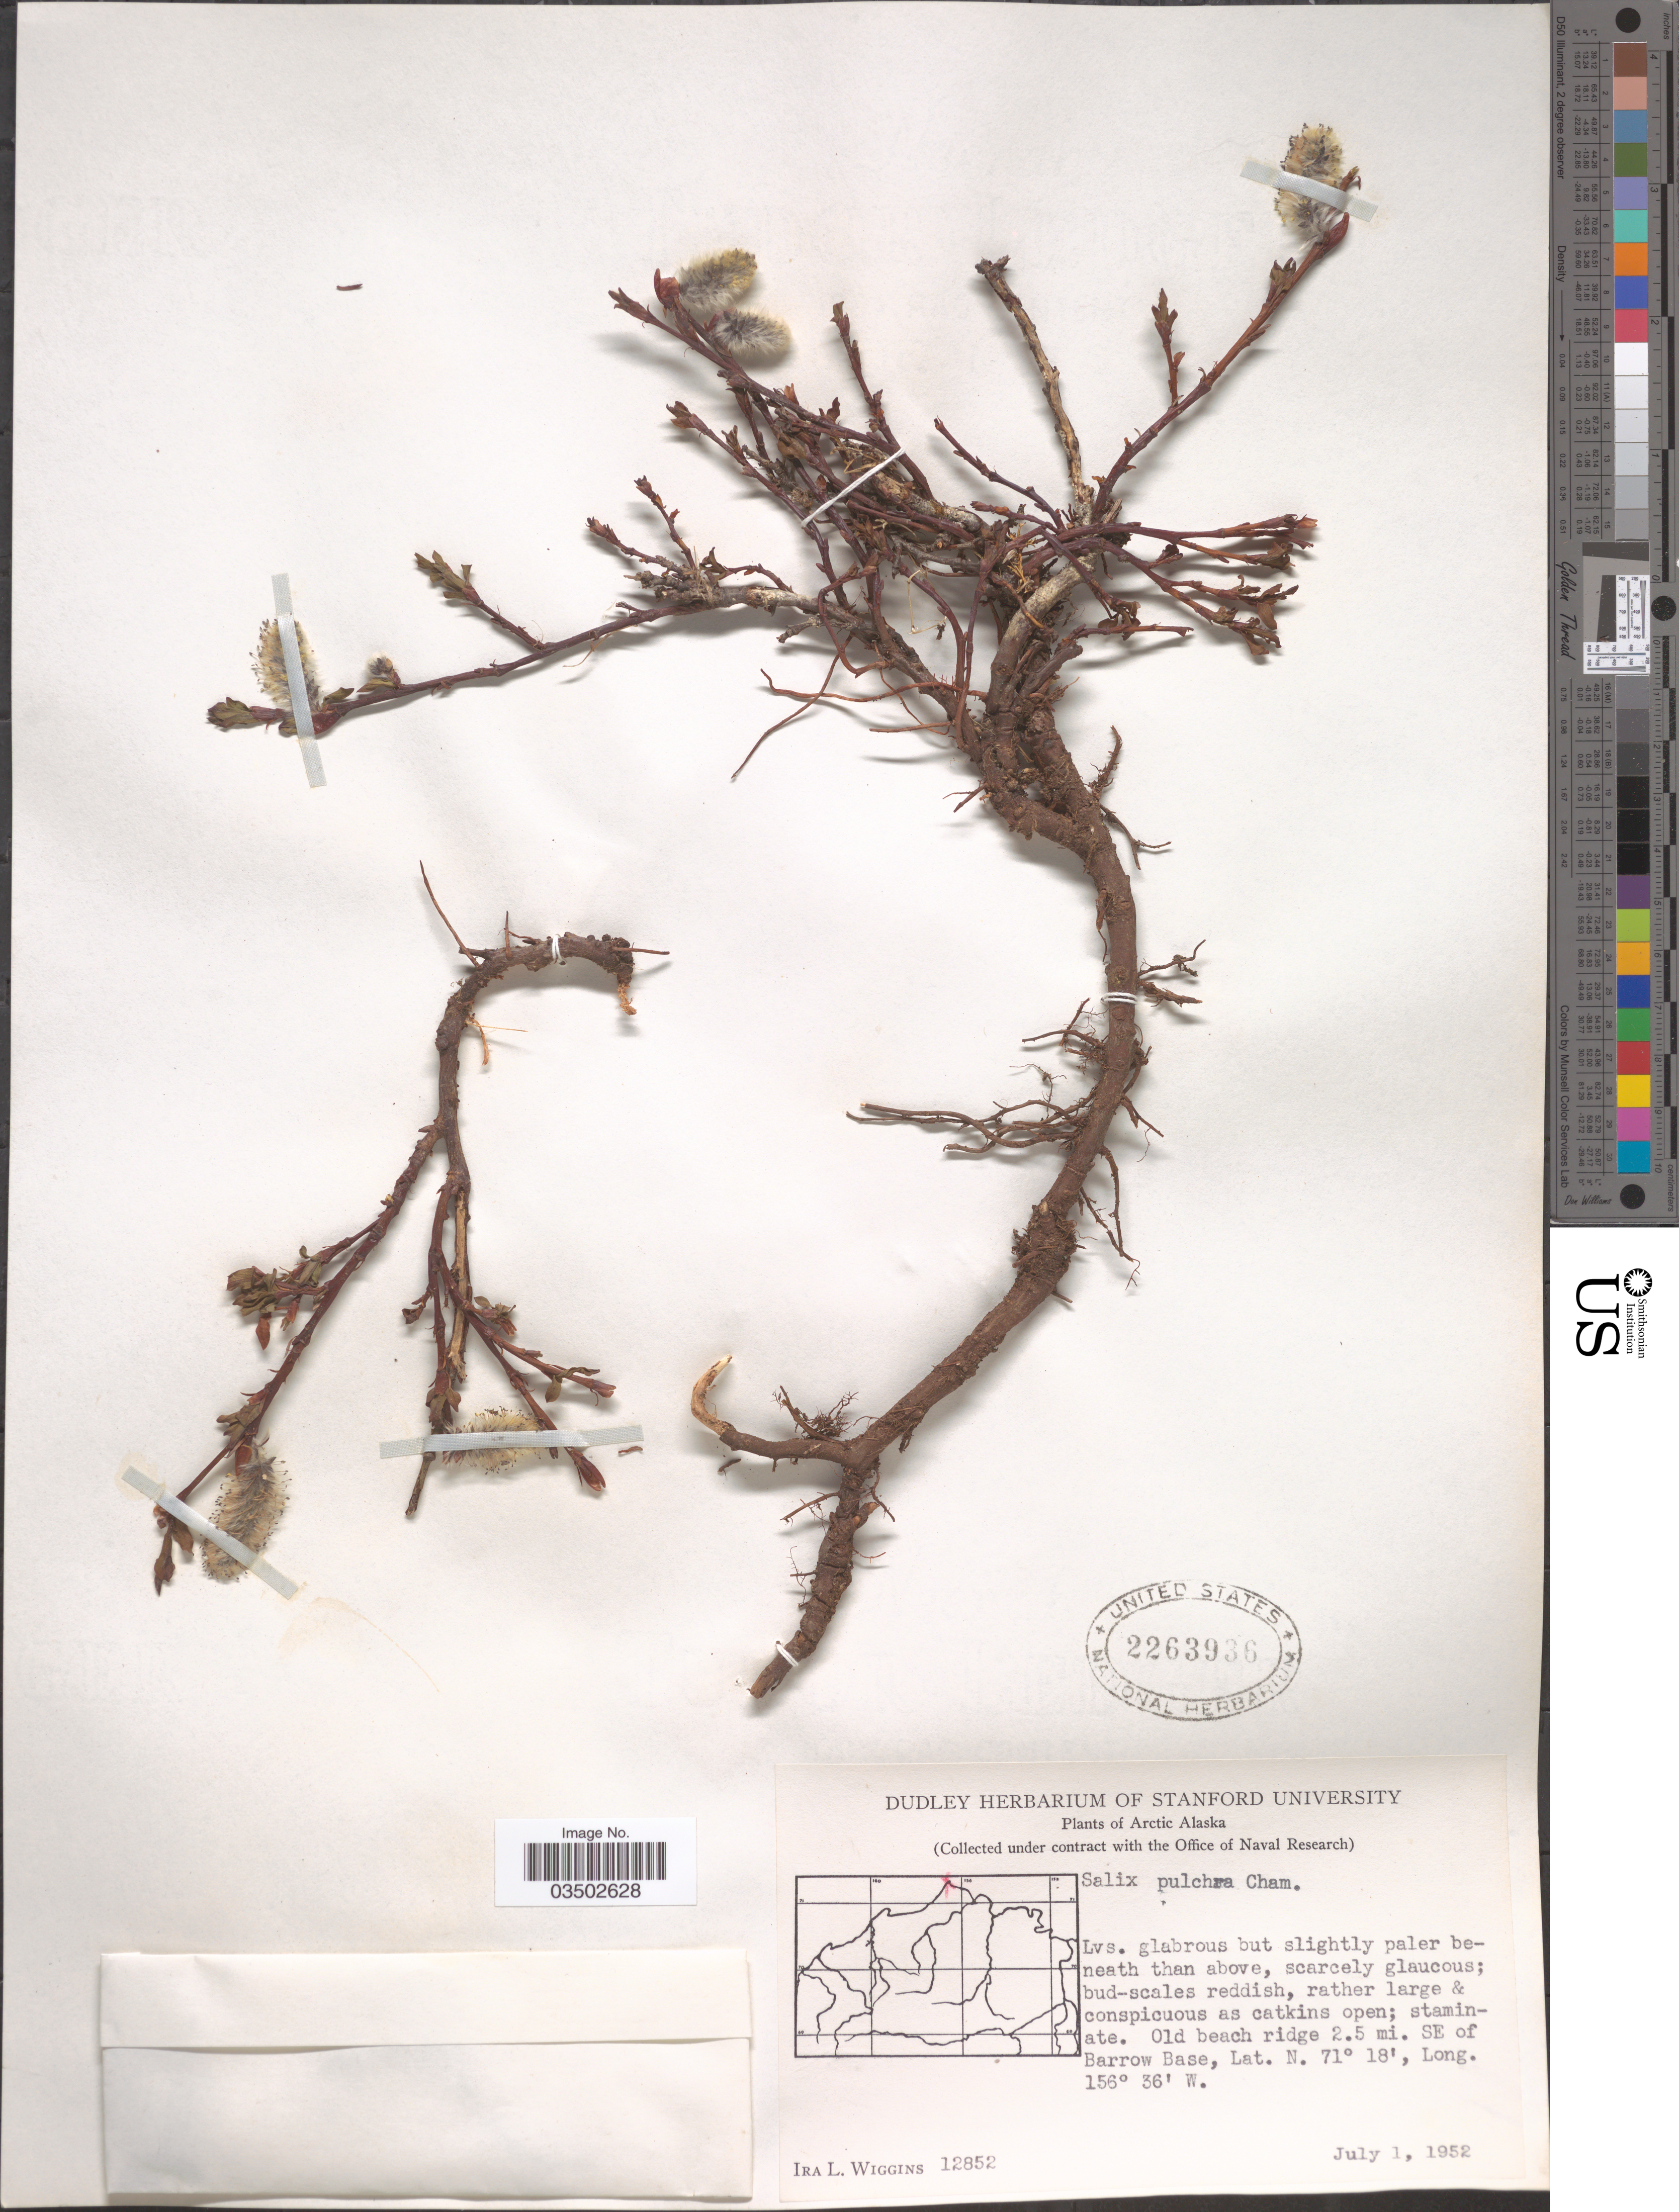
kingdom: Plantae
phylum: Tracheophyta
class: Magnoliopsida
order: Malpighiales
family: Salicaceae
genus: Salix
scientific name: Salix pulchra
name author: Cham.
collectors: I. L. Wiggins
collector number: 12852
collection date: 1952-07-01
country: United States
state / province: Alaska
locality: Arctic Alaska. Old beach ridge 2.5 mi. SE of Barrow Base.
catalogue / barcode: US 2263936